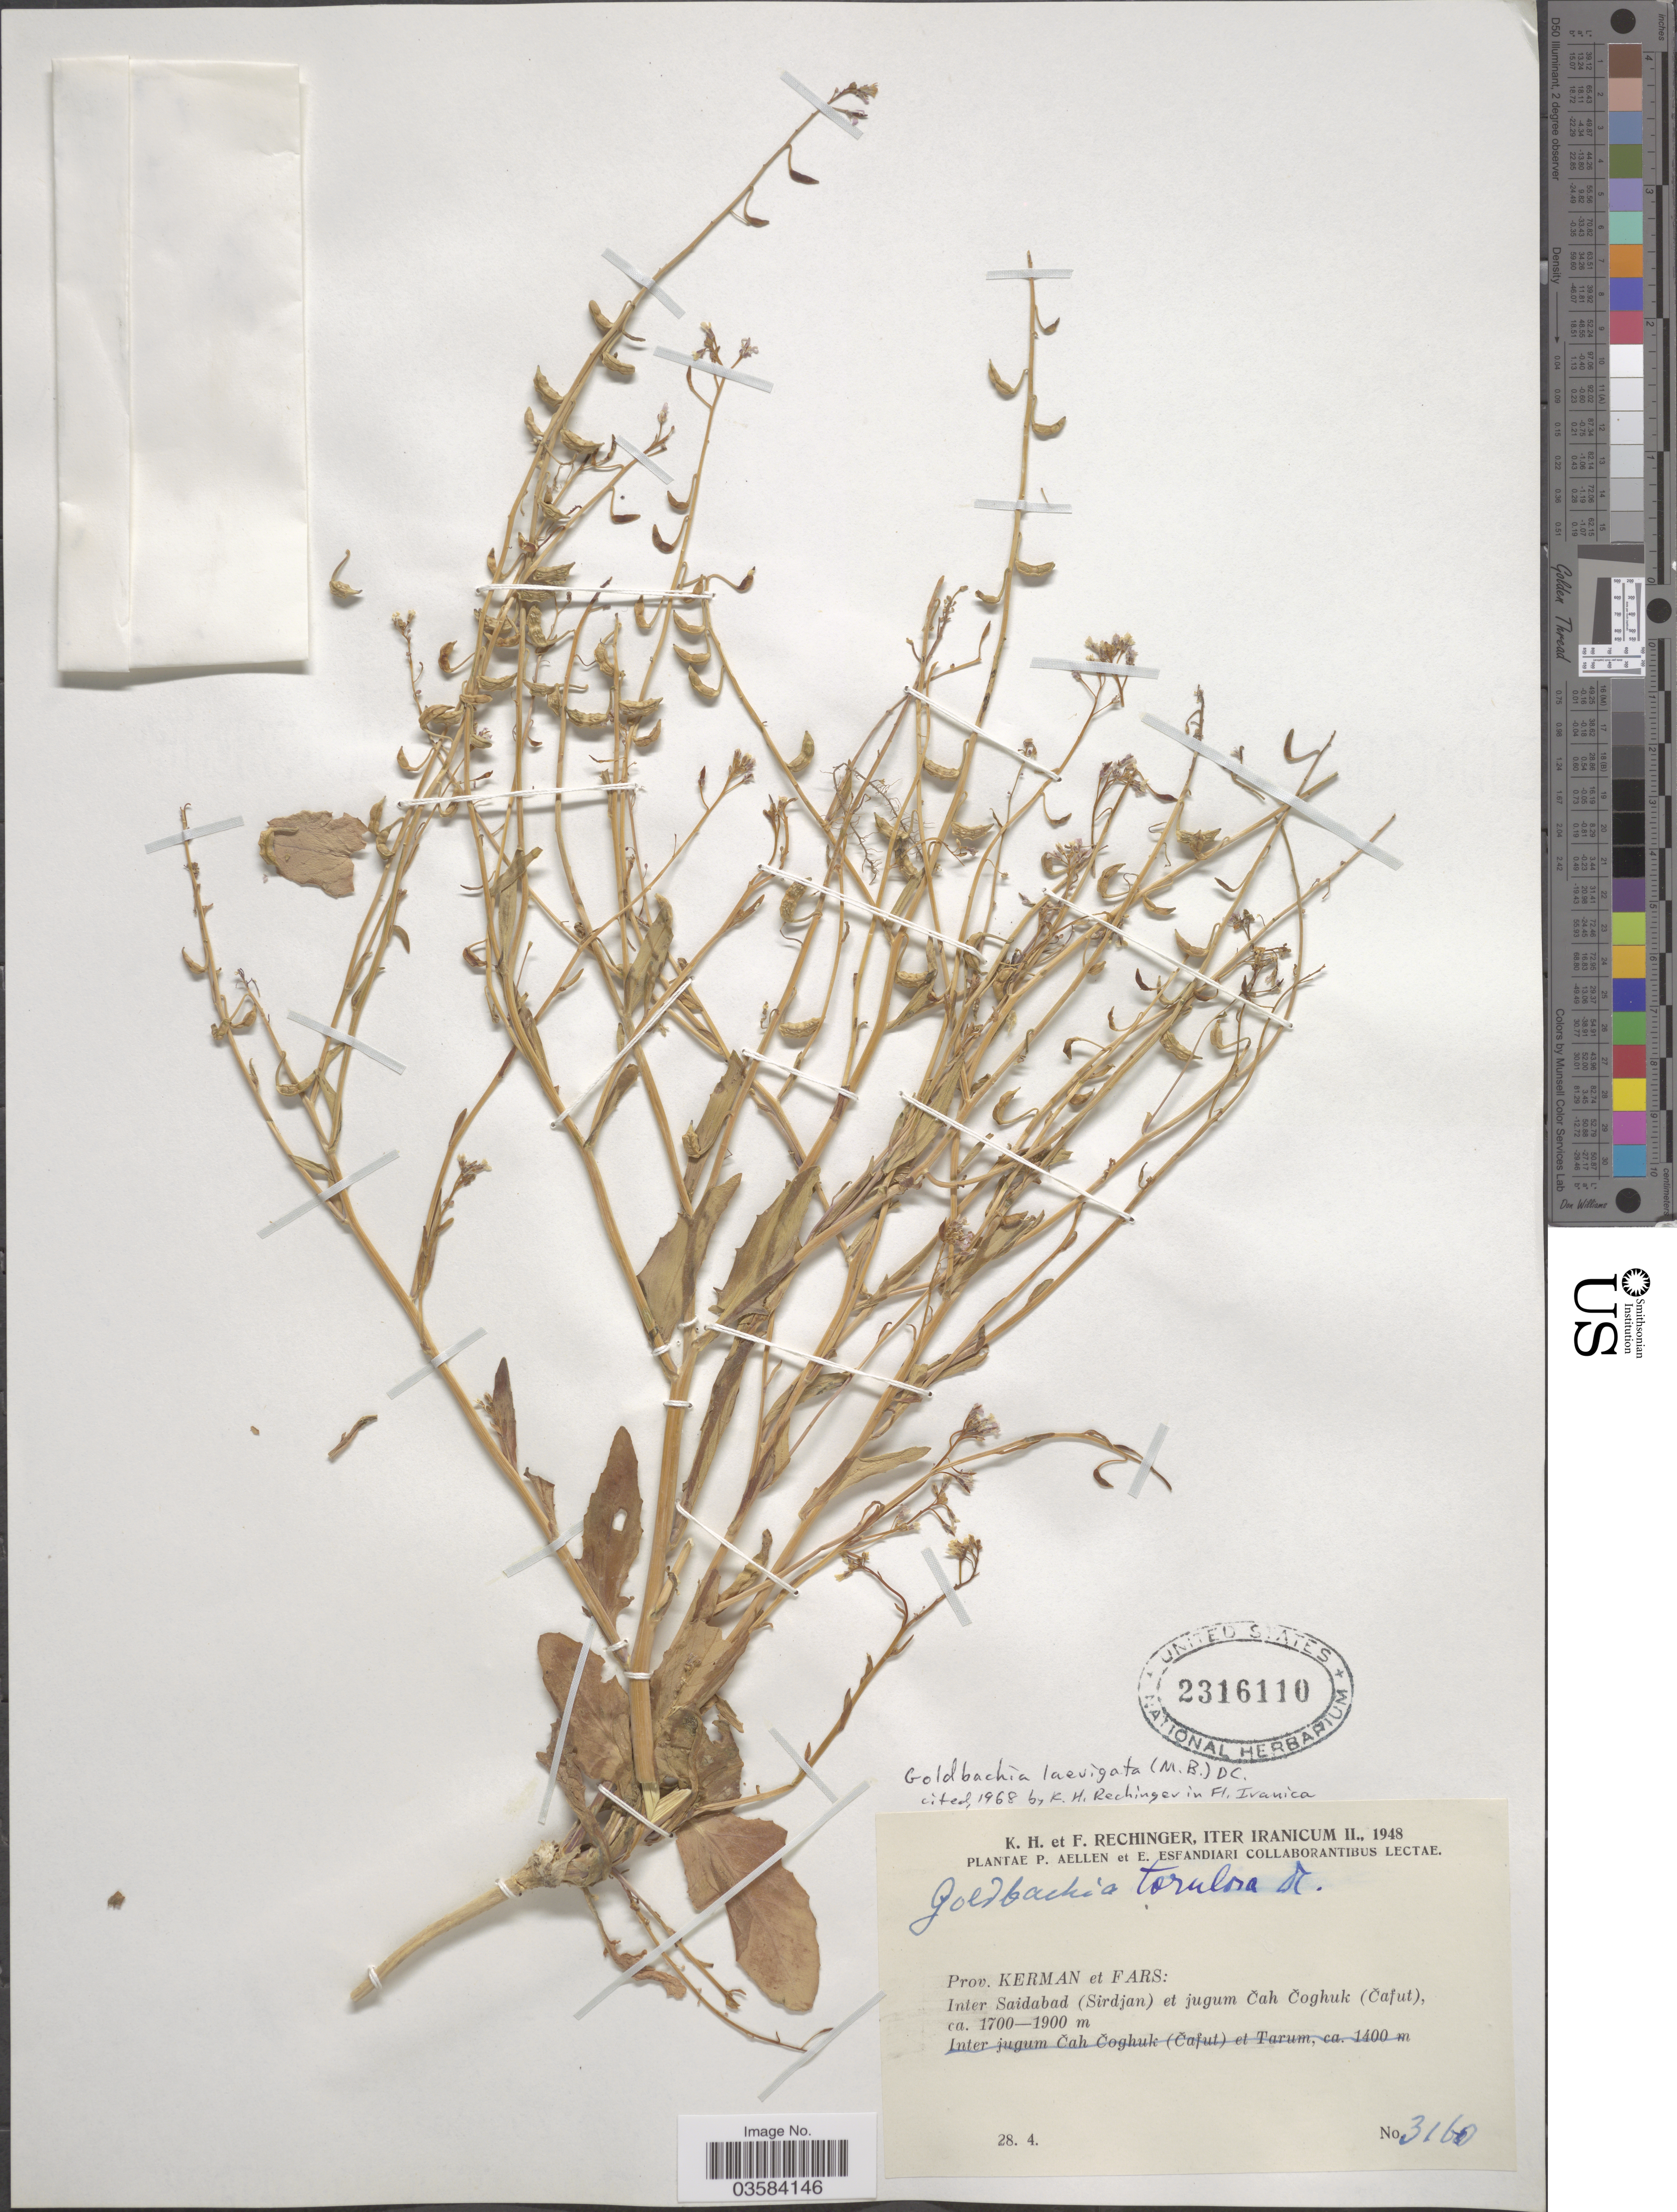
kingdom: Plantae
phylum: Tracheophyta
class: Magnoliopsida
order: Brassicales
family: Brassicaceae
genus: Goldbachia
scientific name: Goldbachia laevigata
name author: (M. Bieb.) DC.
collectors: K. H. Rechinger & F. Rechinger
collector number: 3160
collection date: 1948-04-28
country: Iran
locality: Iter Iranicum II. Prov. Kerman et Fars: Inter Saiabad (Sirdjan) et jugum Čah Čoghuk (Čafut).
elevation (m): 1700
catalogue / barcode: US 2316110